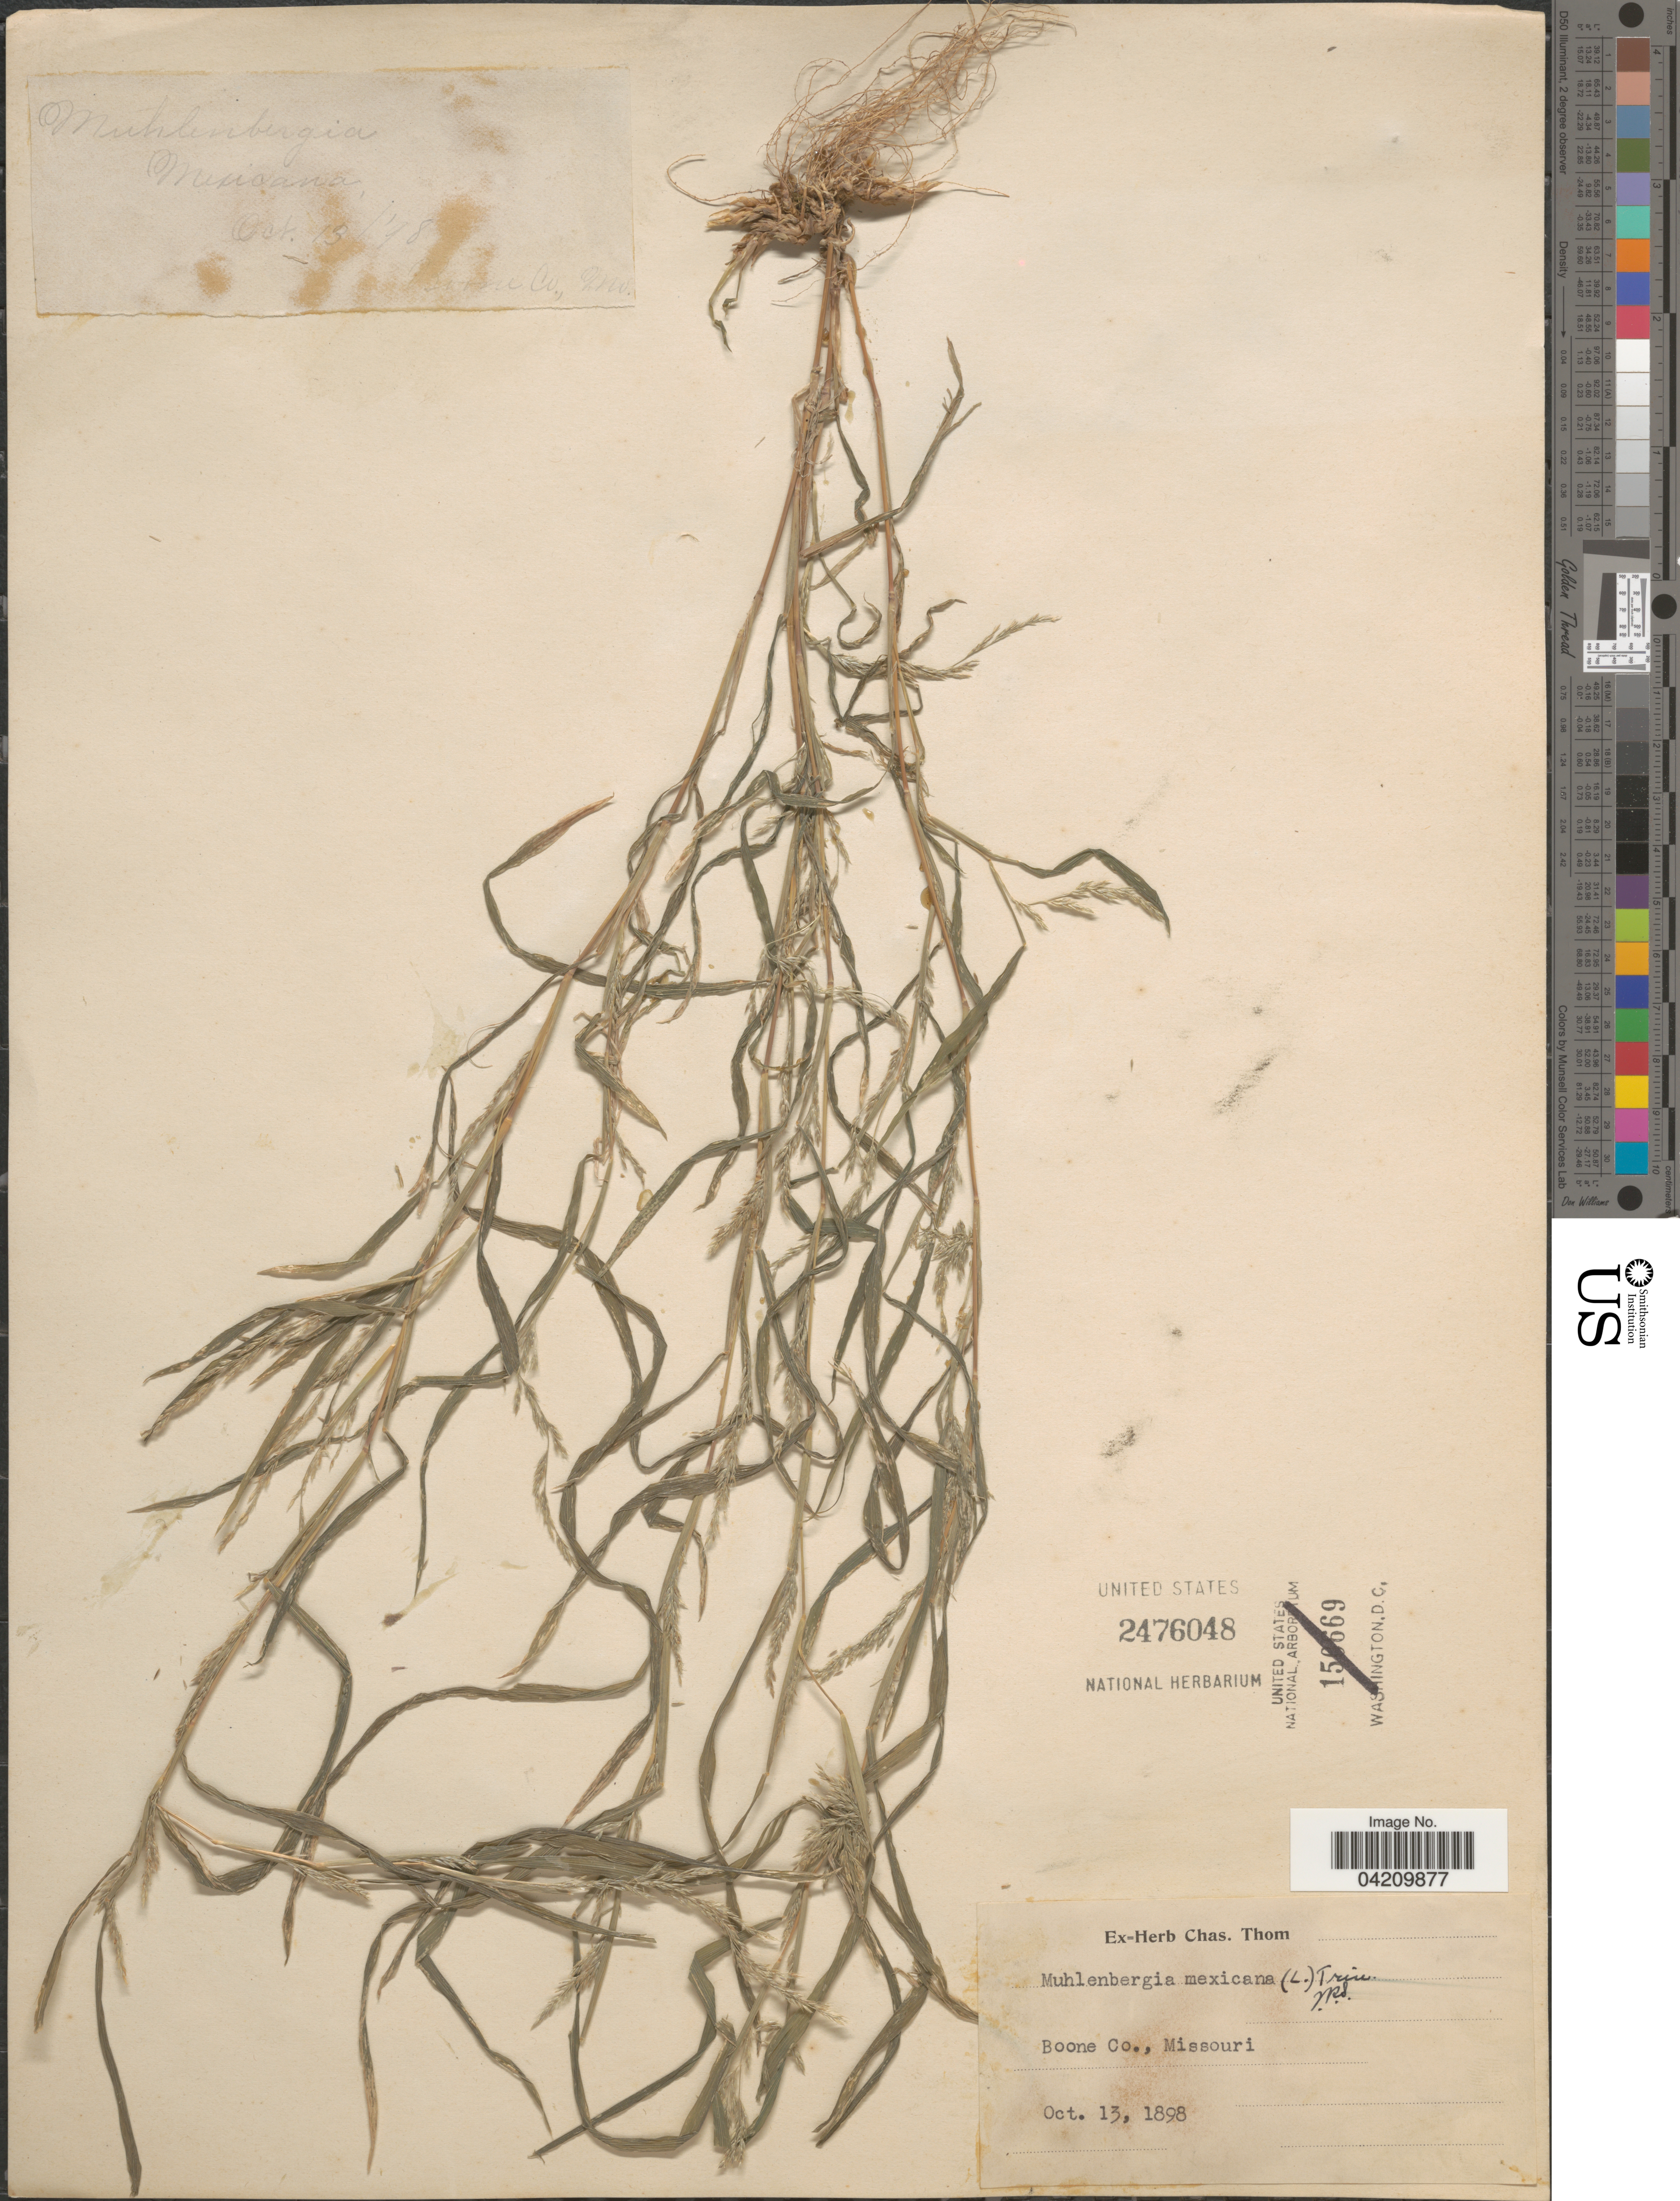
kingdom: Plantae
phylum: Tracheophyta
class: Liliopsida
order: Poales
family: Poaceae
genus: Muhlenbergia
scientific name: Muhlenbergia mexicana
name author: (L.) Trin.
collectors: Ex herb. Chas. Thom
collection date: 1898-10-13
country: United States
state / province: Missouri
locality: Boone Co.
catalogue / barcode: US 2476048